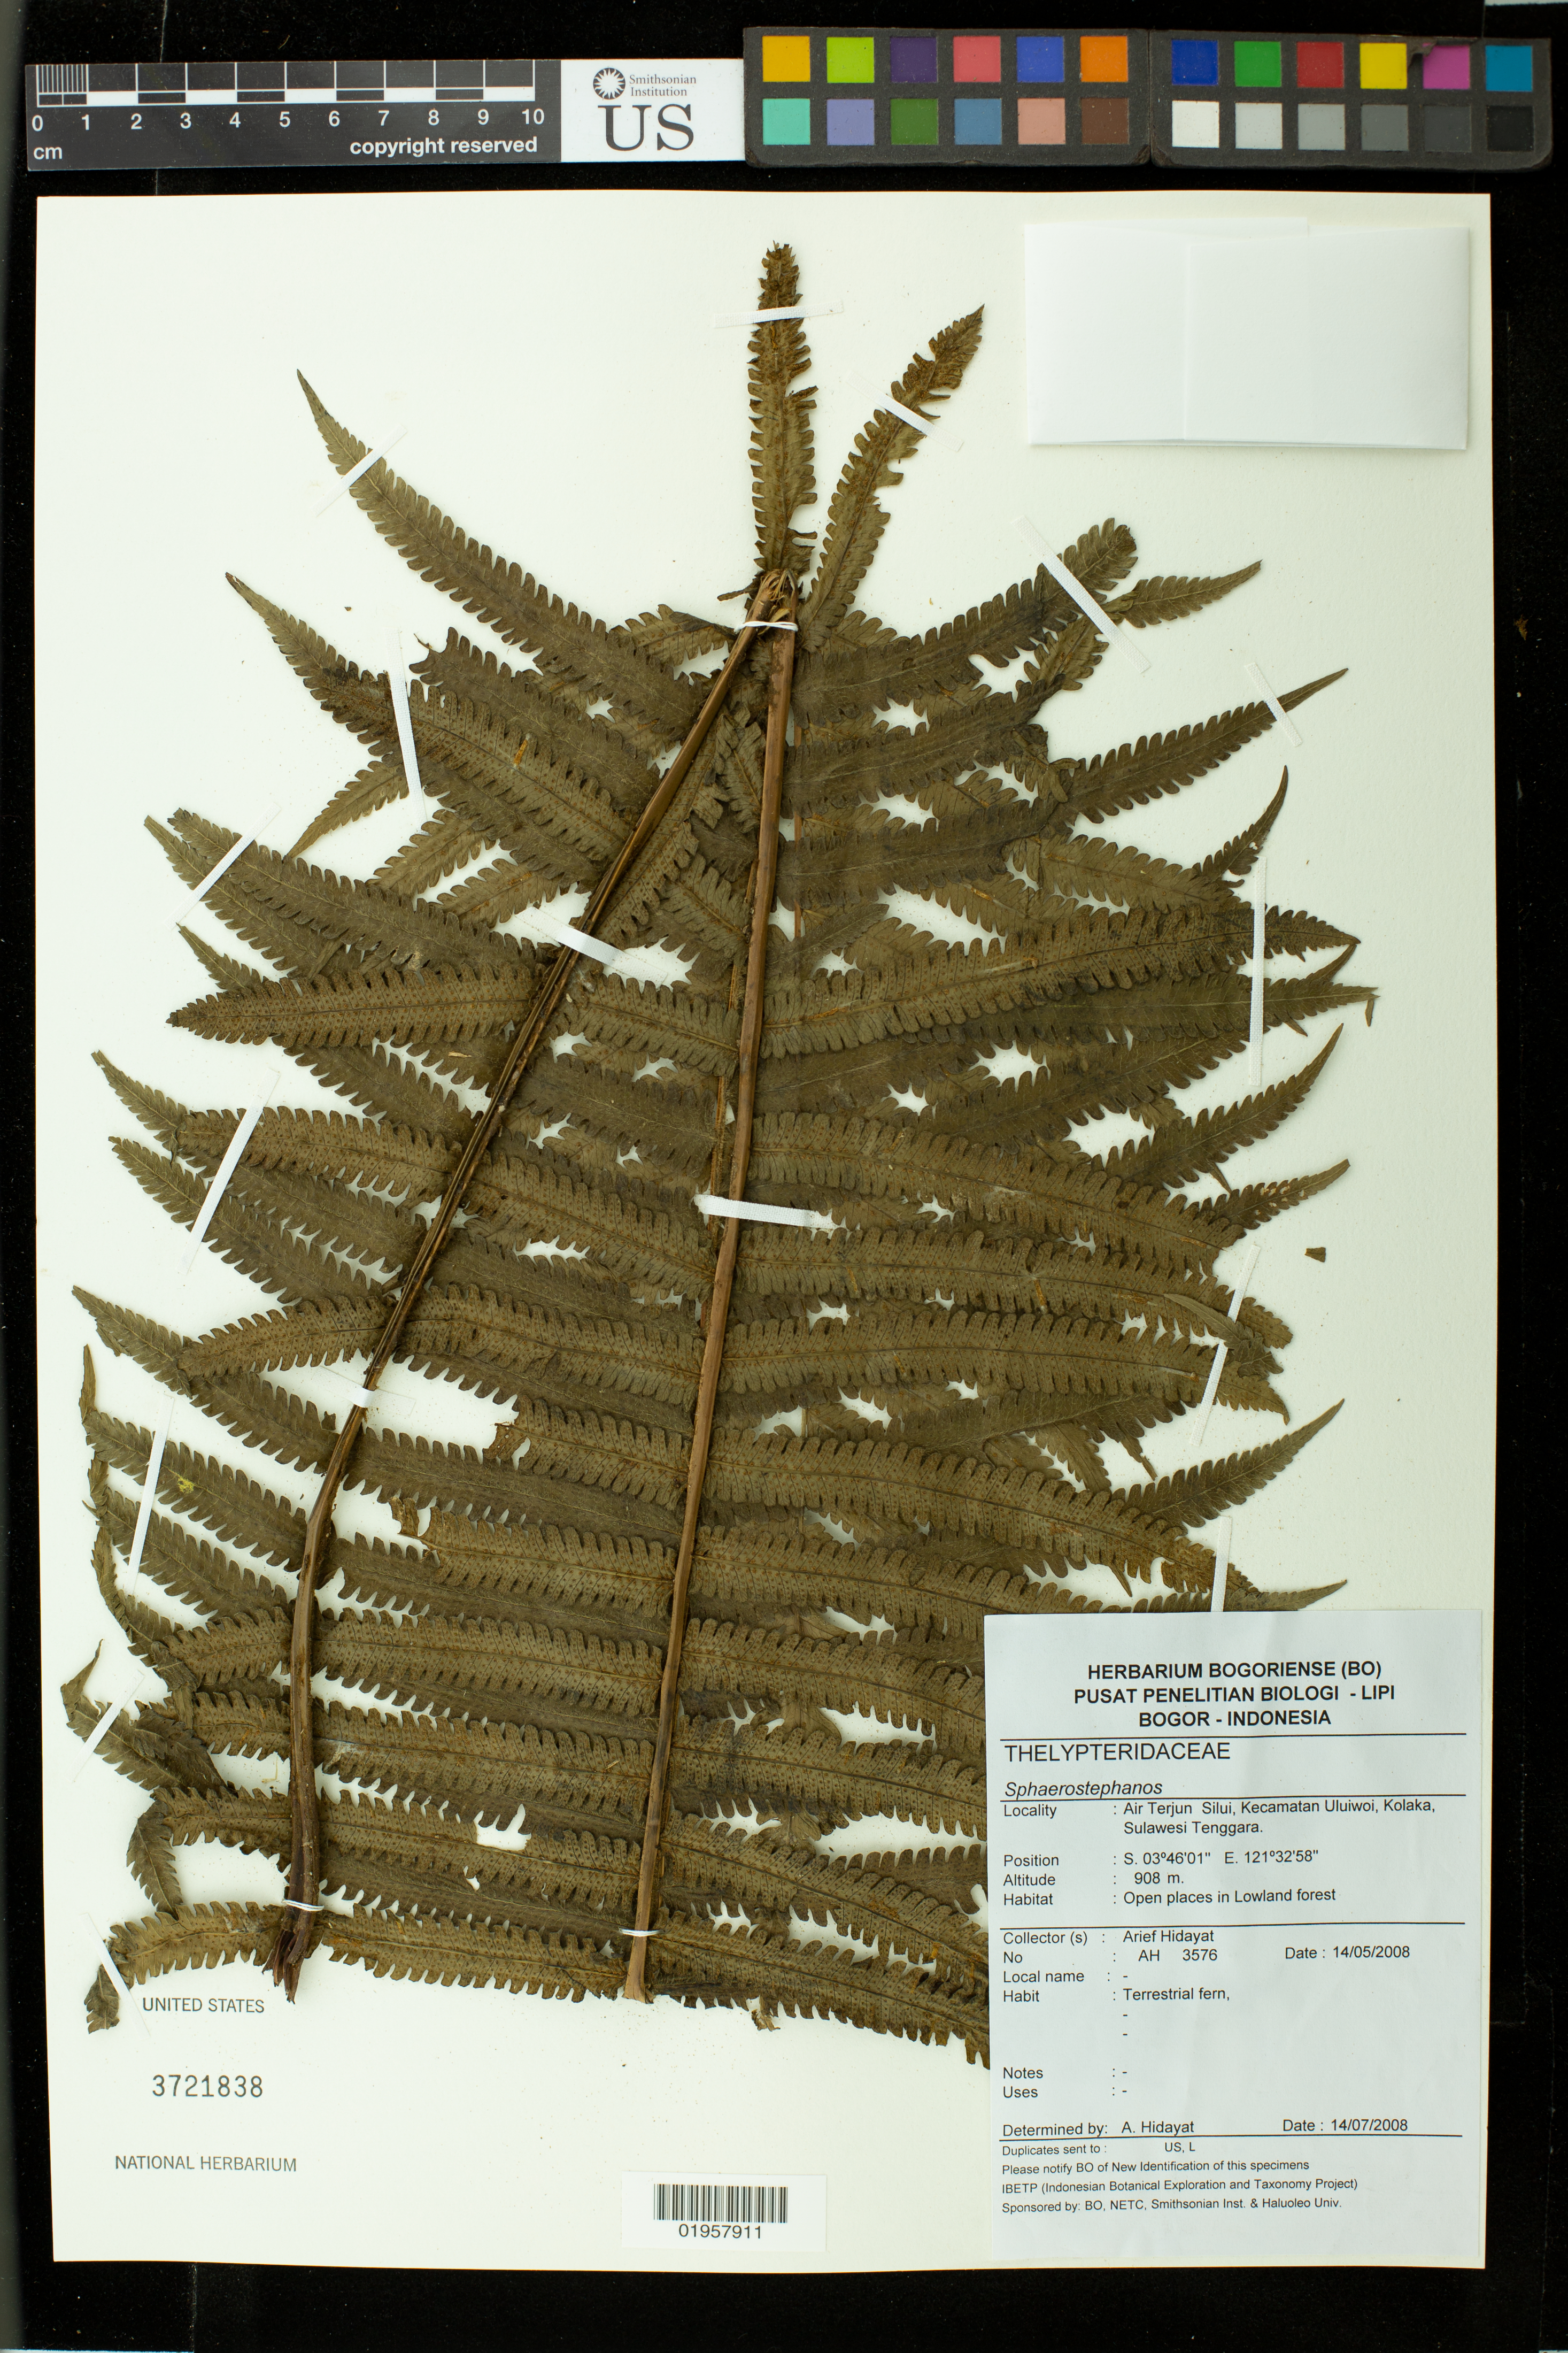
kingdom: Plantae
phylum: Tracheophyta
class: Polypodiopsida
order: Polypodiales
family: Thelypteridaceae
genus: Sphaerostephanos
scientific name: Sphaerostephanos sp.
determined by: Hidayat, Arief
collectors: A. Hidayat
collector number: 3576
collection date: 2008-05-14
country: Indonesia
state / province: Sulawesi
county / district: Sulawesi Tenggara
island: Sulawesi Island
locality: Sulawesi Tenggara [South-East Sulawesi]. Air Terjun Silui, Kecamatan Uluiwoi, Kolaka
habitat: Open places in lowland forest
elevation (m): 908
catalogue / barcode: US 3721838